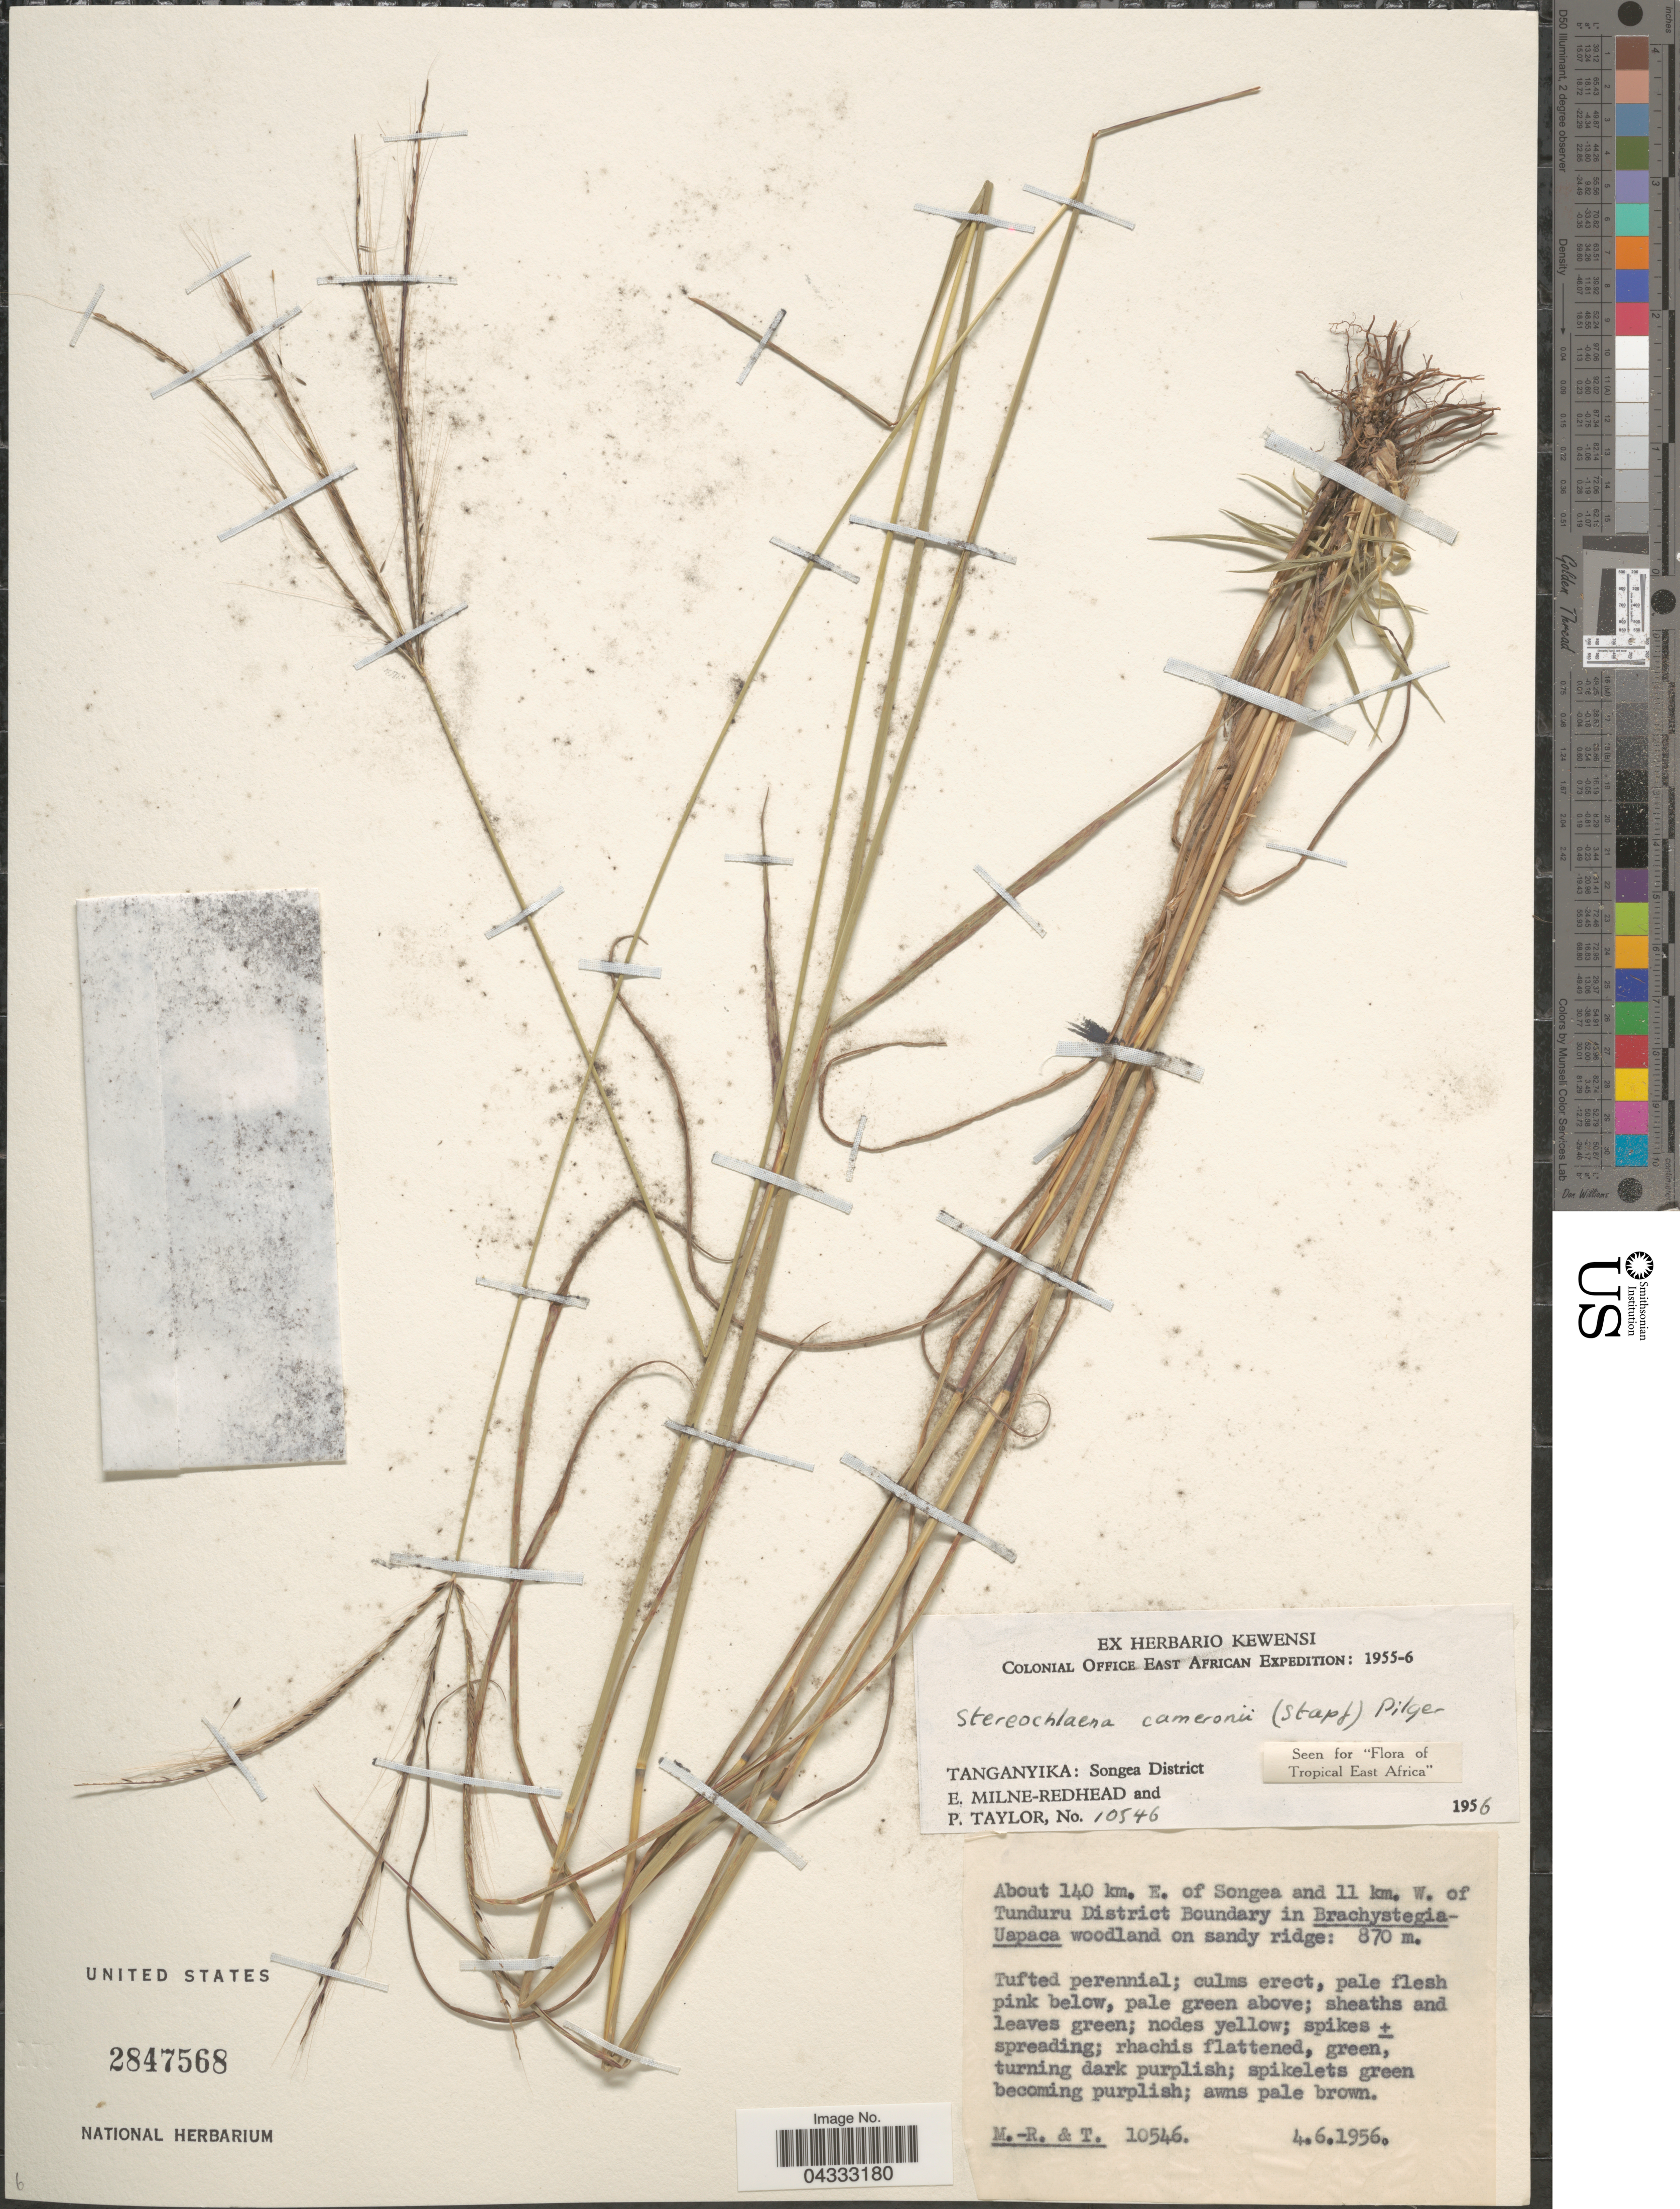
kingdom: Plantae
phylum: Tracheophyta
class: Liliopsida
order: Poales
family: Poaceae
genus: Stereochlaena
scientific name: Stereochlaena cameronii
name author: (Stapf) Pilg.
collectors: E. W. Milne-Redhead & P. Taylor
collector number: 10546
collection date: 1956-06-04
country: Tanzania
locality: Colonial Office East African Expedition: 1955-6. Tanganyika: Songea District. About 140 km. E. of Songea and 11 km. W. of Tunduru District Boundary.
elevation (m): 870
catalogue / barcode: US 2847568